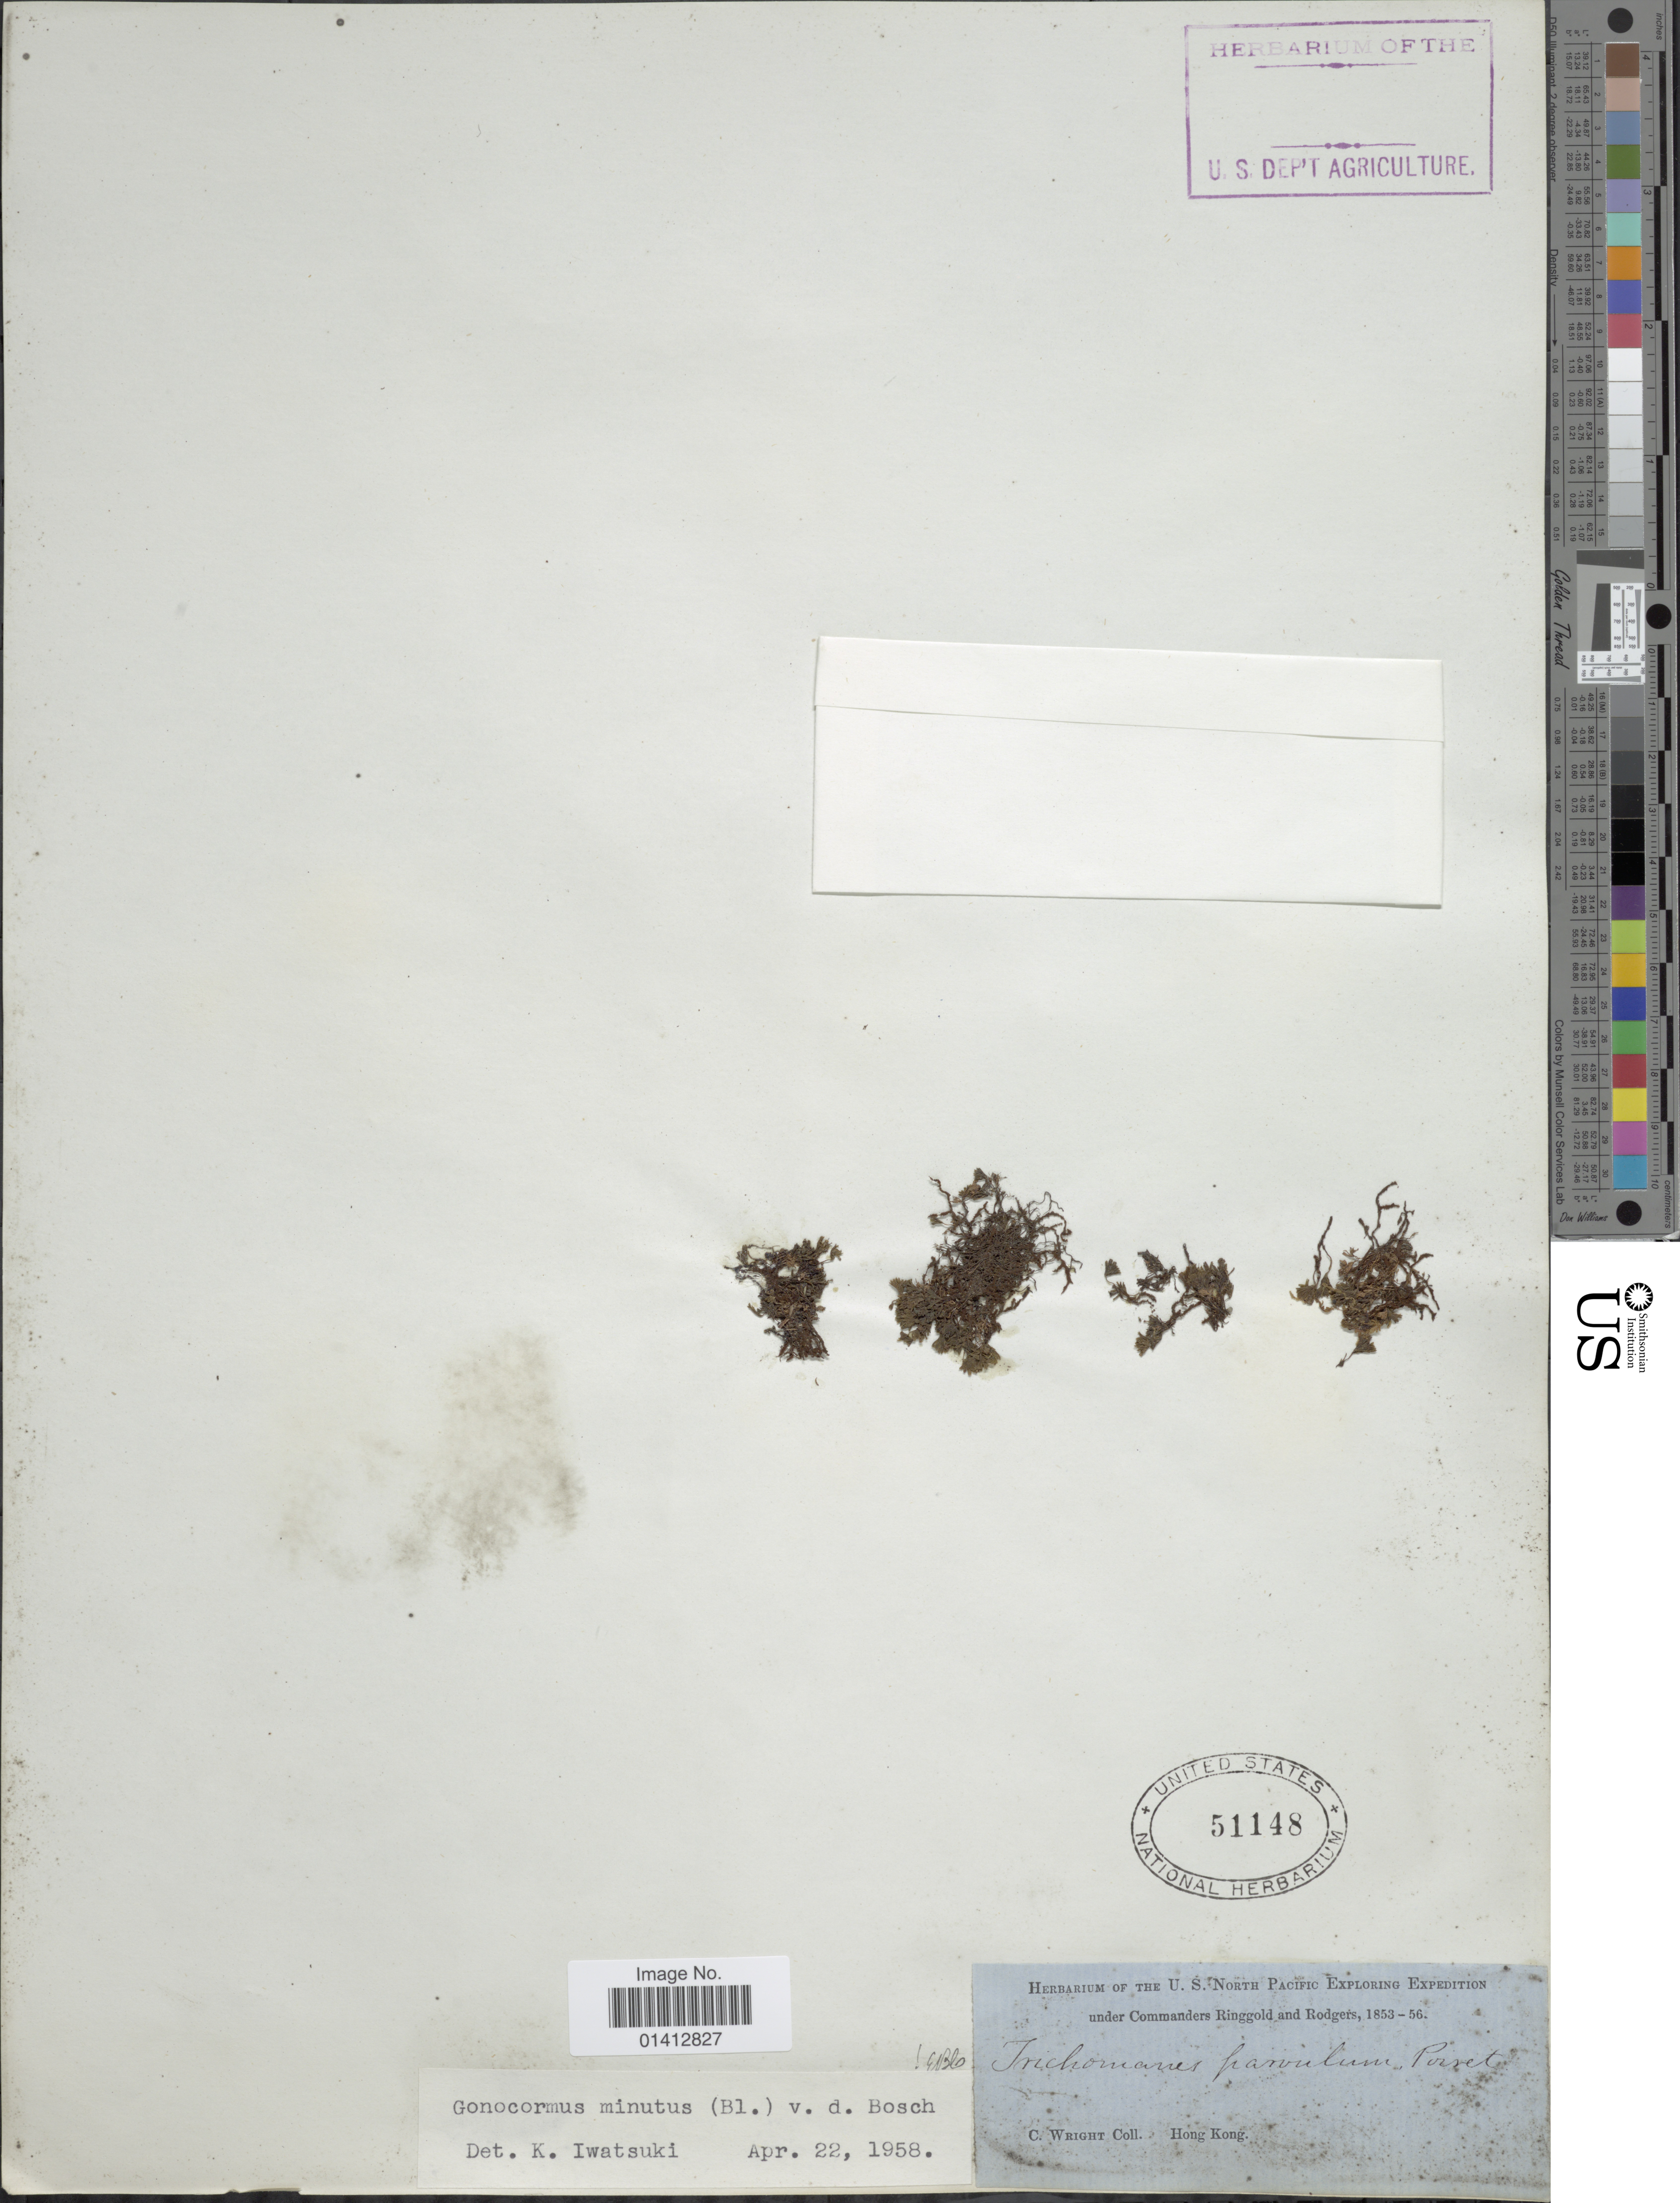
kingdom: Plantae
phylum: Tracheophyta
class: Polypodiopsida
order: Hymenophyllales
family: Hymenophyllaceae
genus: Crepidomanes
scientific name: Crepidomanes minutum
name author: (Blume) K. Iwats.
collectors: C. Wright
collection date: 1853/1856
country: China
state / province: Hong Kong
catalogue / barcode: US 51148